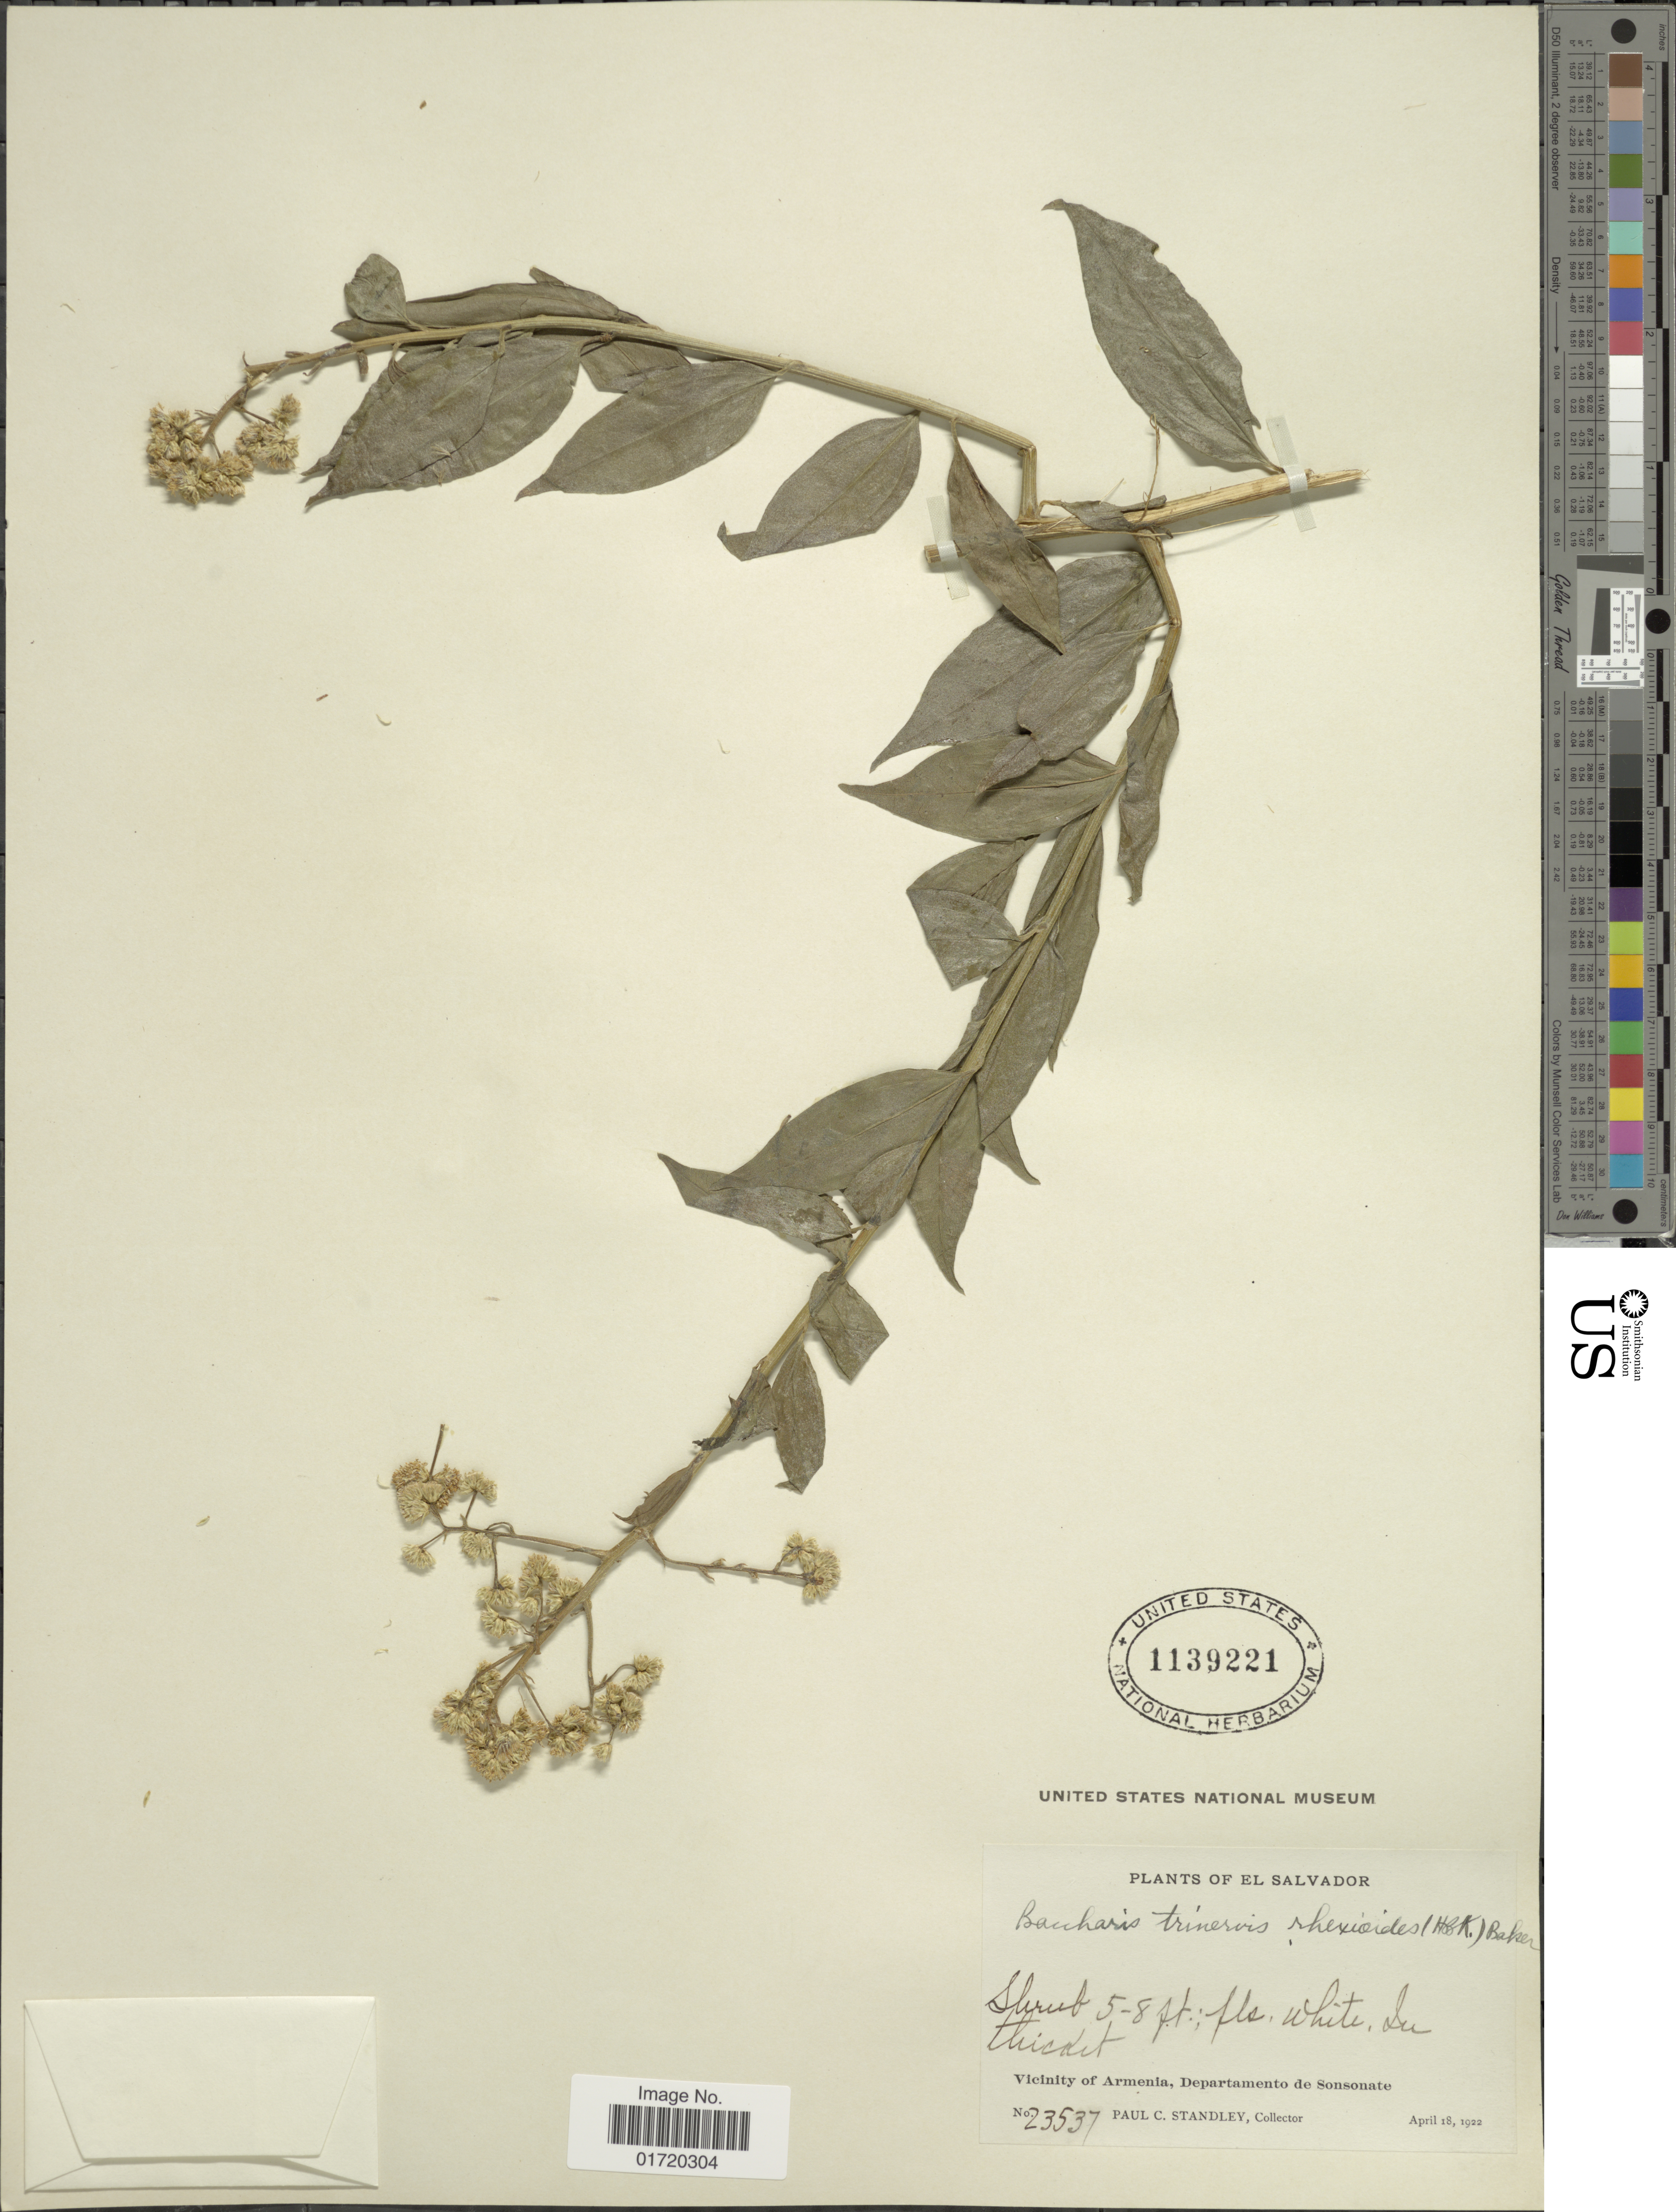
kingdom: Plantae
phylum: Tracheophyta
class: Magnoliopsida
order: Asterales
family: Asteraceae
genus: Baccharis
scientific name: Baccharis trinervis var. rhexioides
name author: (Kunth) Baker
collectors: P. C. Standley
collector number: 23537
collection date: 1922-04-18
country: El Salvador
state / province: Sonsonate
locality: Vicinity of Armenia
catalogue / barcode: US 1139221